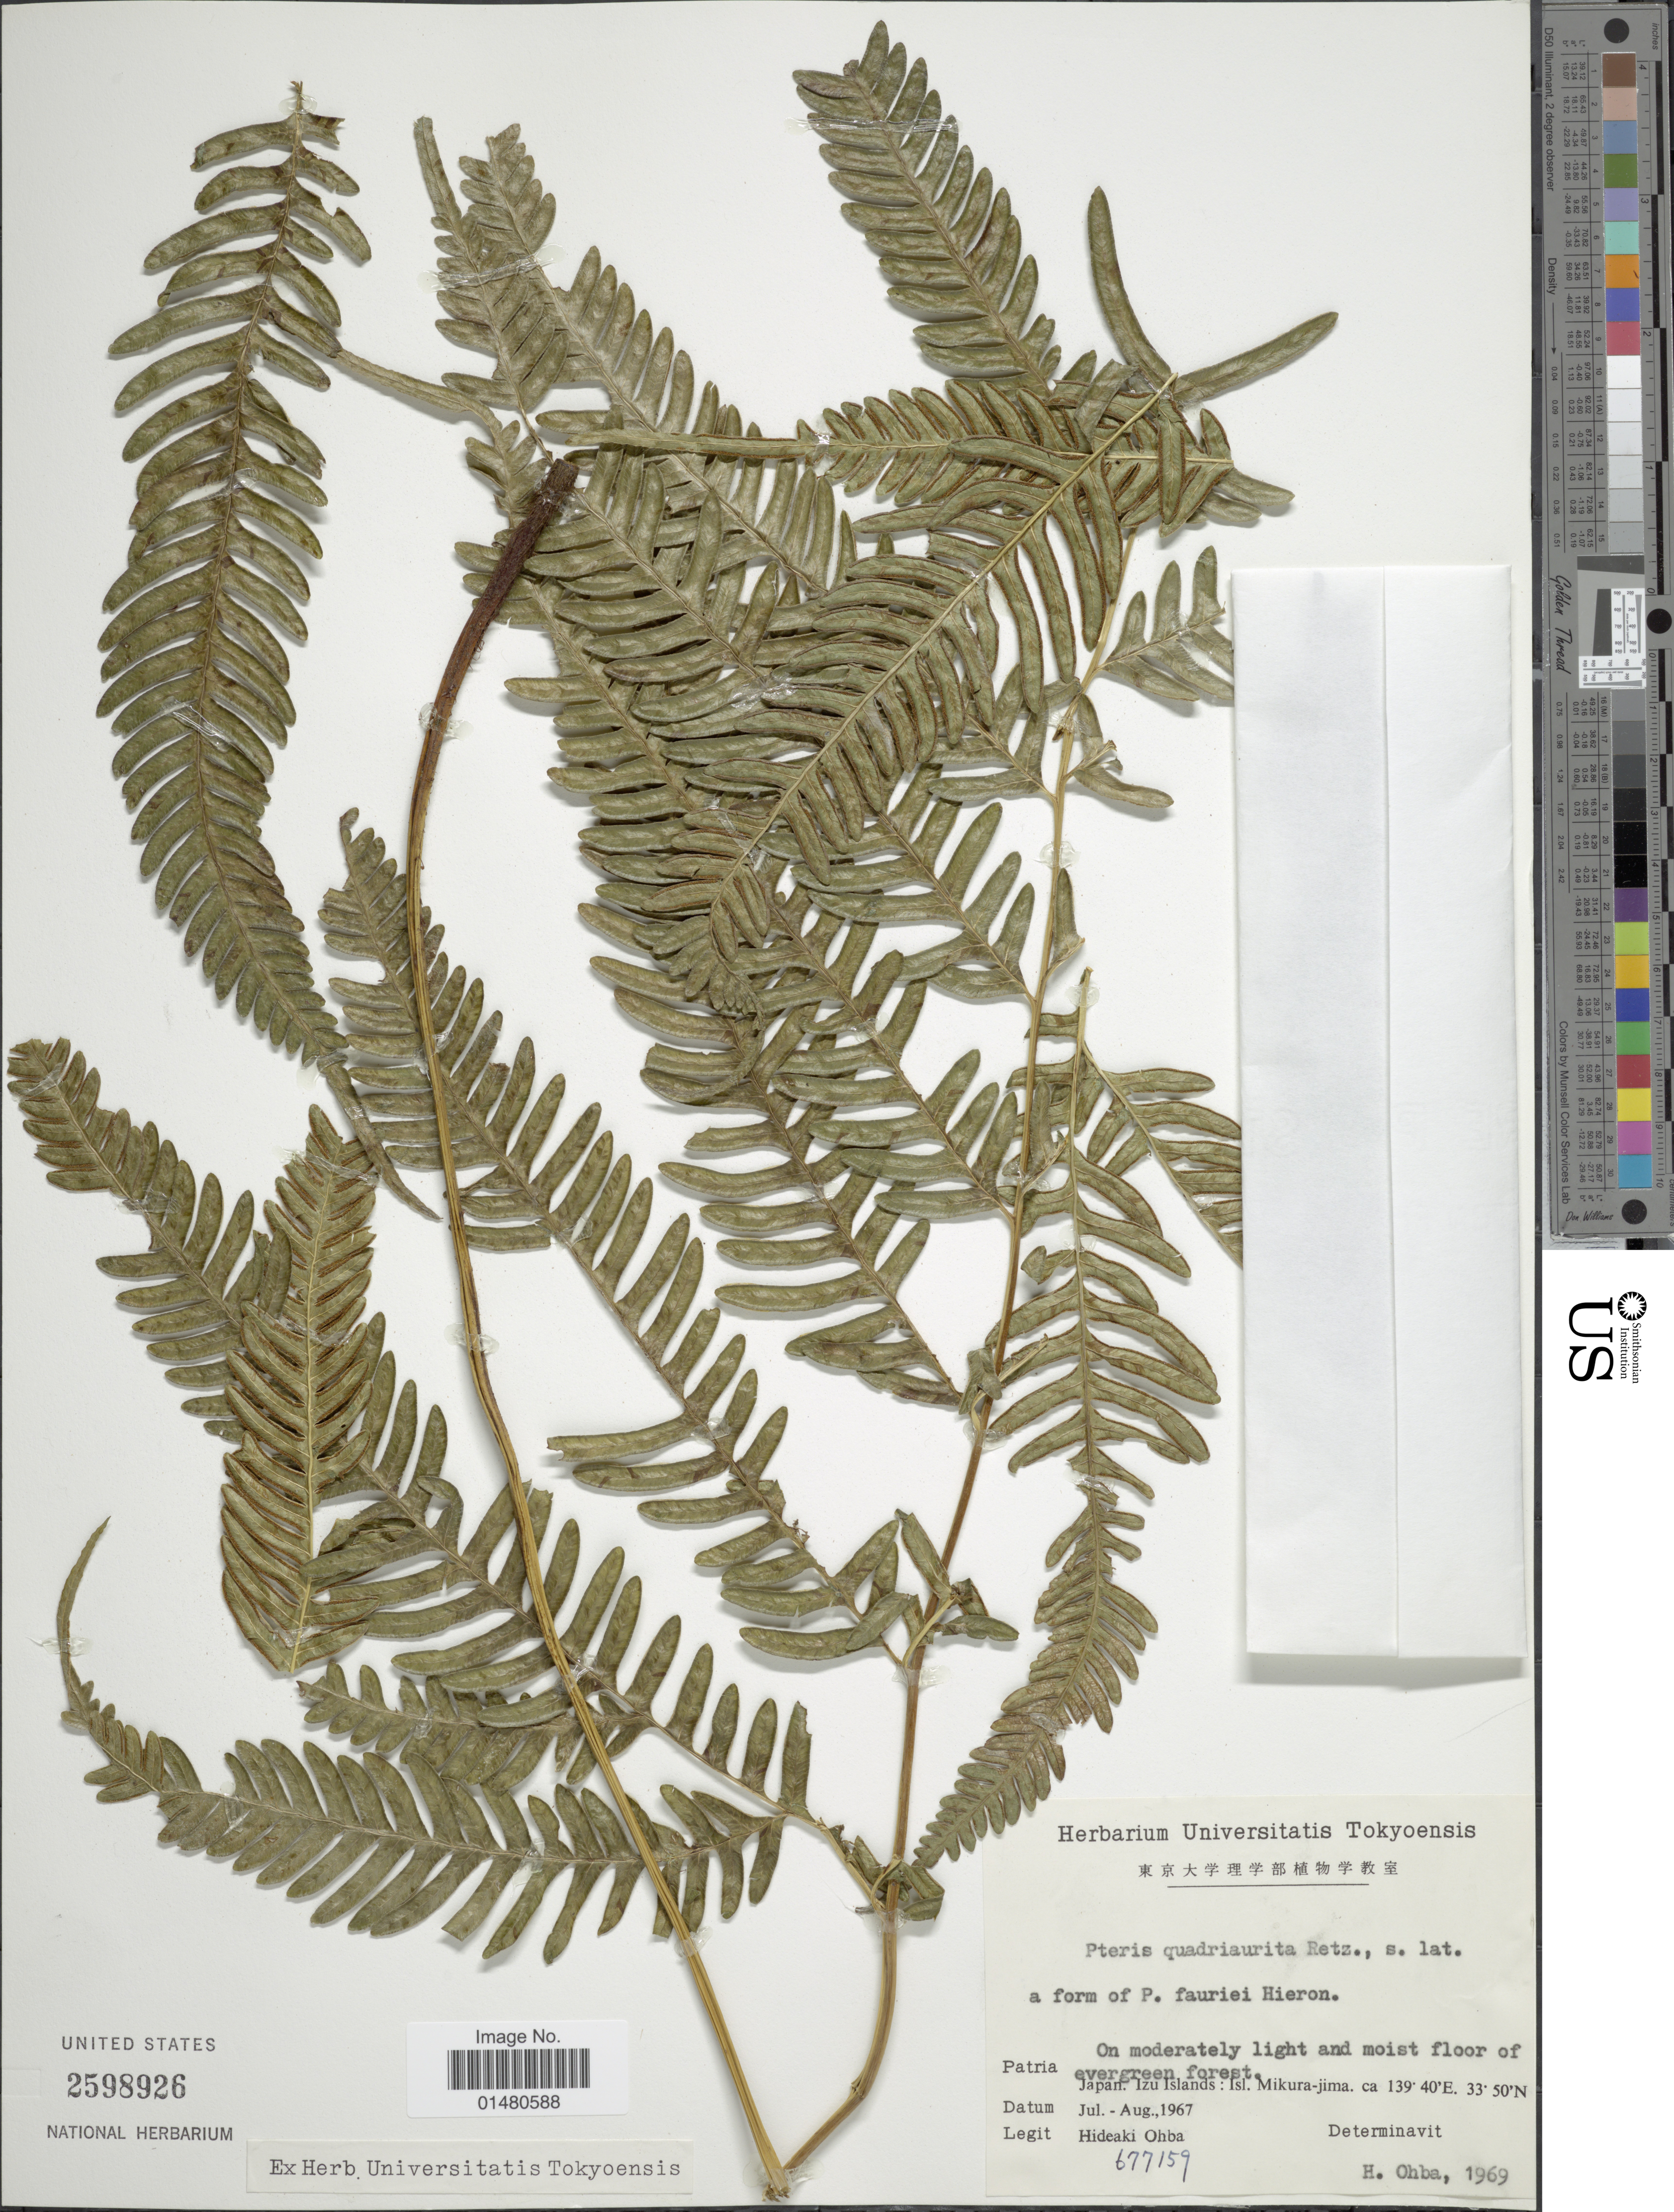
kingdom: Plantae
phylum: Tracheophyta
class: Polypodiopsida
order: Polypodiales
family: Pteridaceae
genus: Pteris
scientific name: Pteris fauriei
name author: Hieron.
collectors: H. Ohba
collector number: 677159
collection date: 1967-07/1967-08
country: Japan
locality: Izu Islands: isl. Mikura-jima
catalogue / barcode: US 2598926